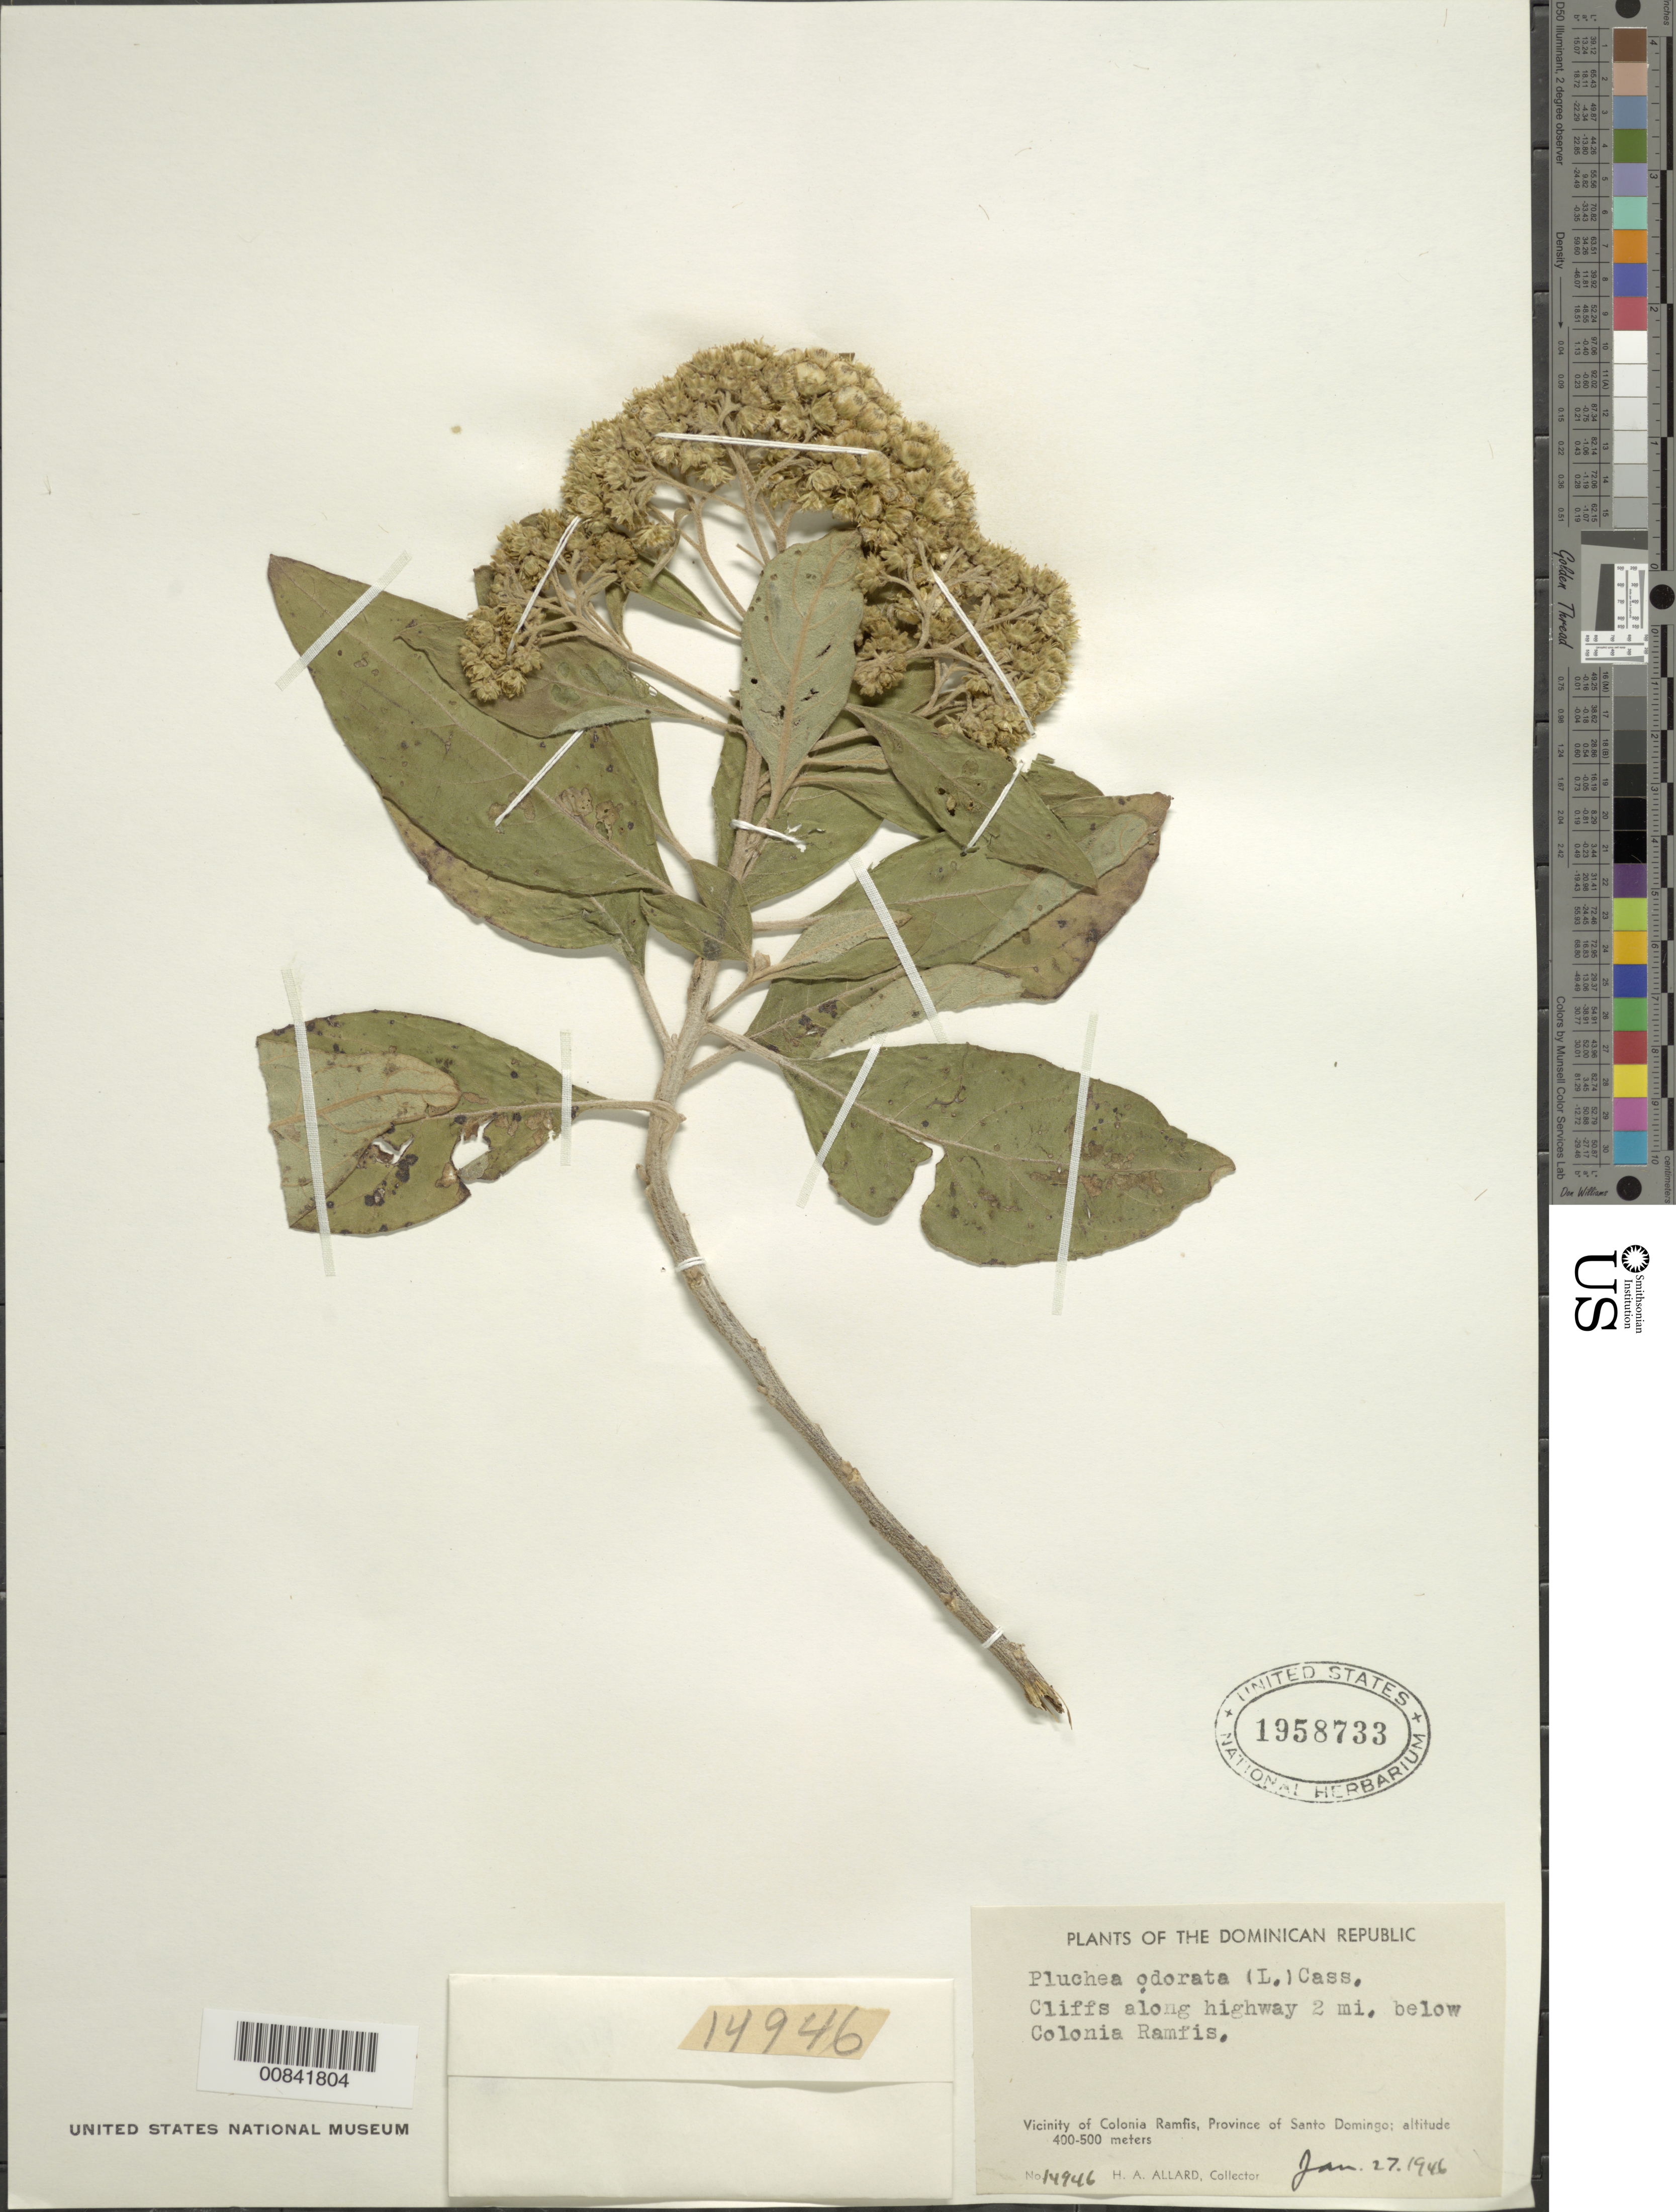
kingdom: Plantae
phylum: Tracheophyta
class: Magnoliopsida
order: Asterales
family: Asteraceae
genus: Pluchea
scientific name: Pluchea carolinensis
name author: (Jacq.) D. Don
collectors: H. A. Allard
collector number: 14946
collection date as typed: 27 Jan 1946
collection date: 1946-01-27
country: Dominican Republic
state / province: Distrito Nacional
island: Hispaniola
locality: Vicinity of Colonia Ramfis, along highway 2 miles below city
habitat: Cliffs along highway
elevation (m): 400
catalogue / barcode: US 1958733